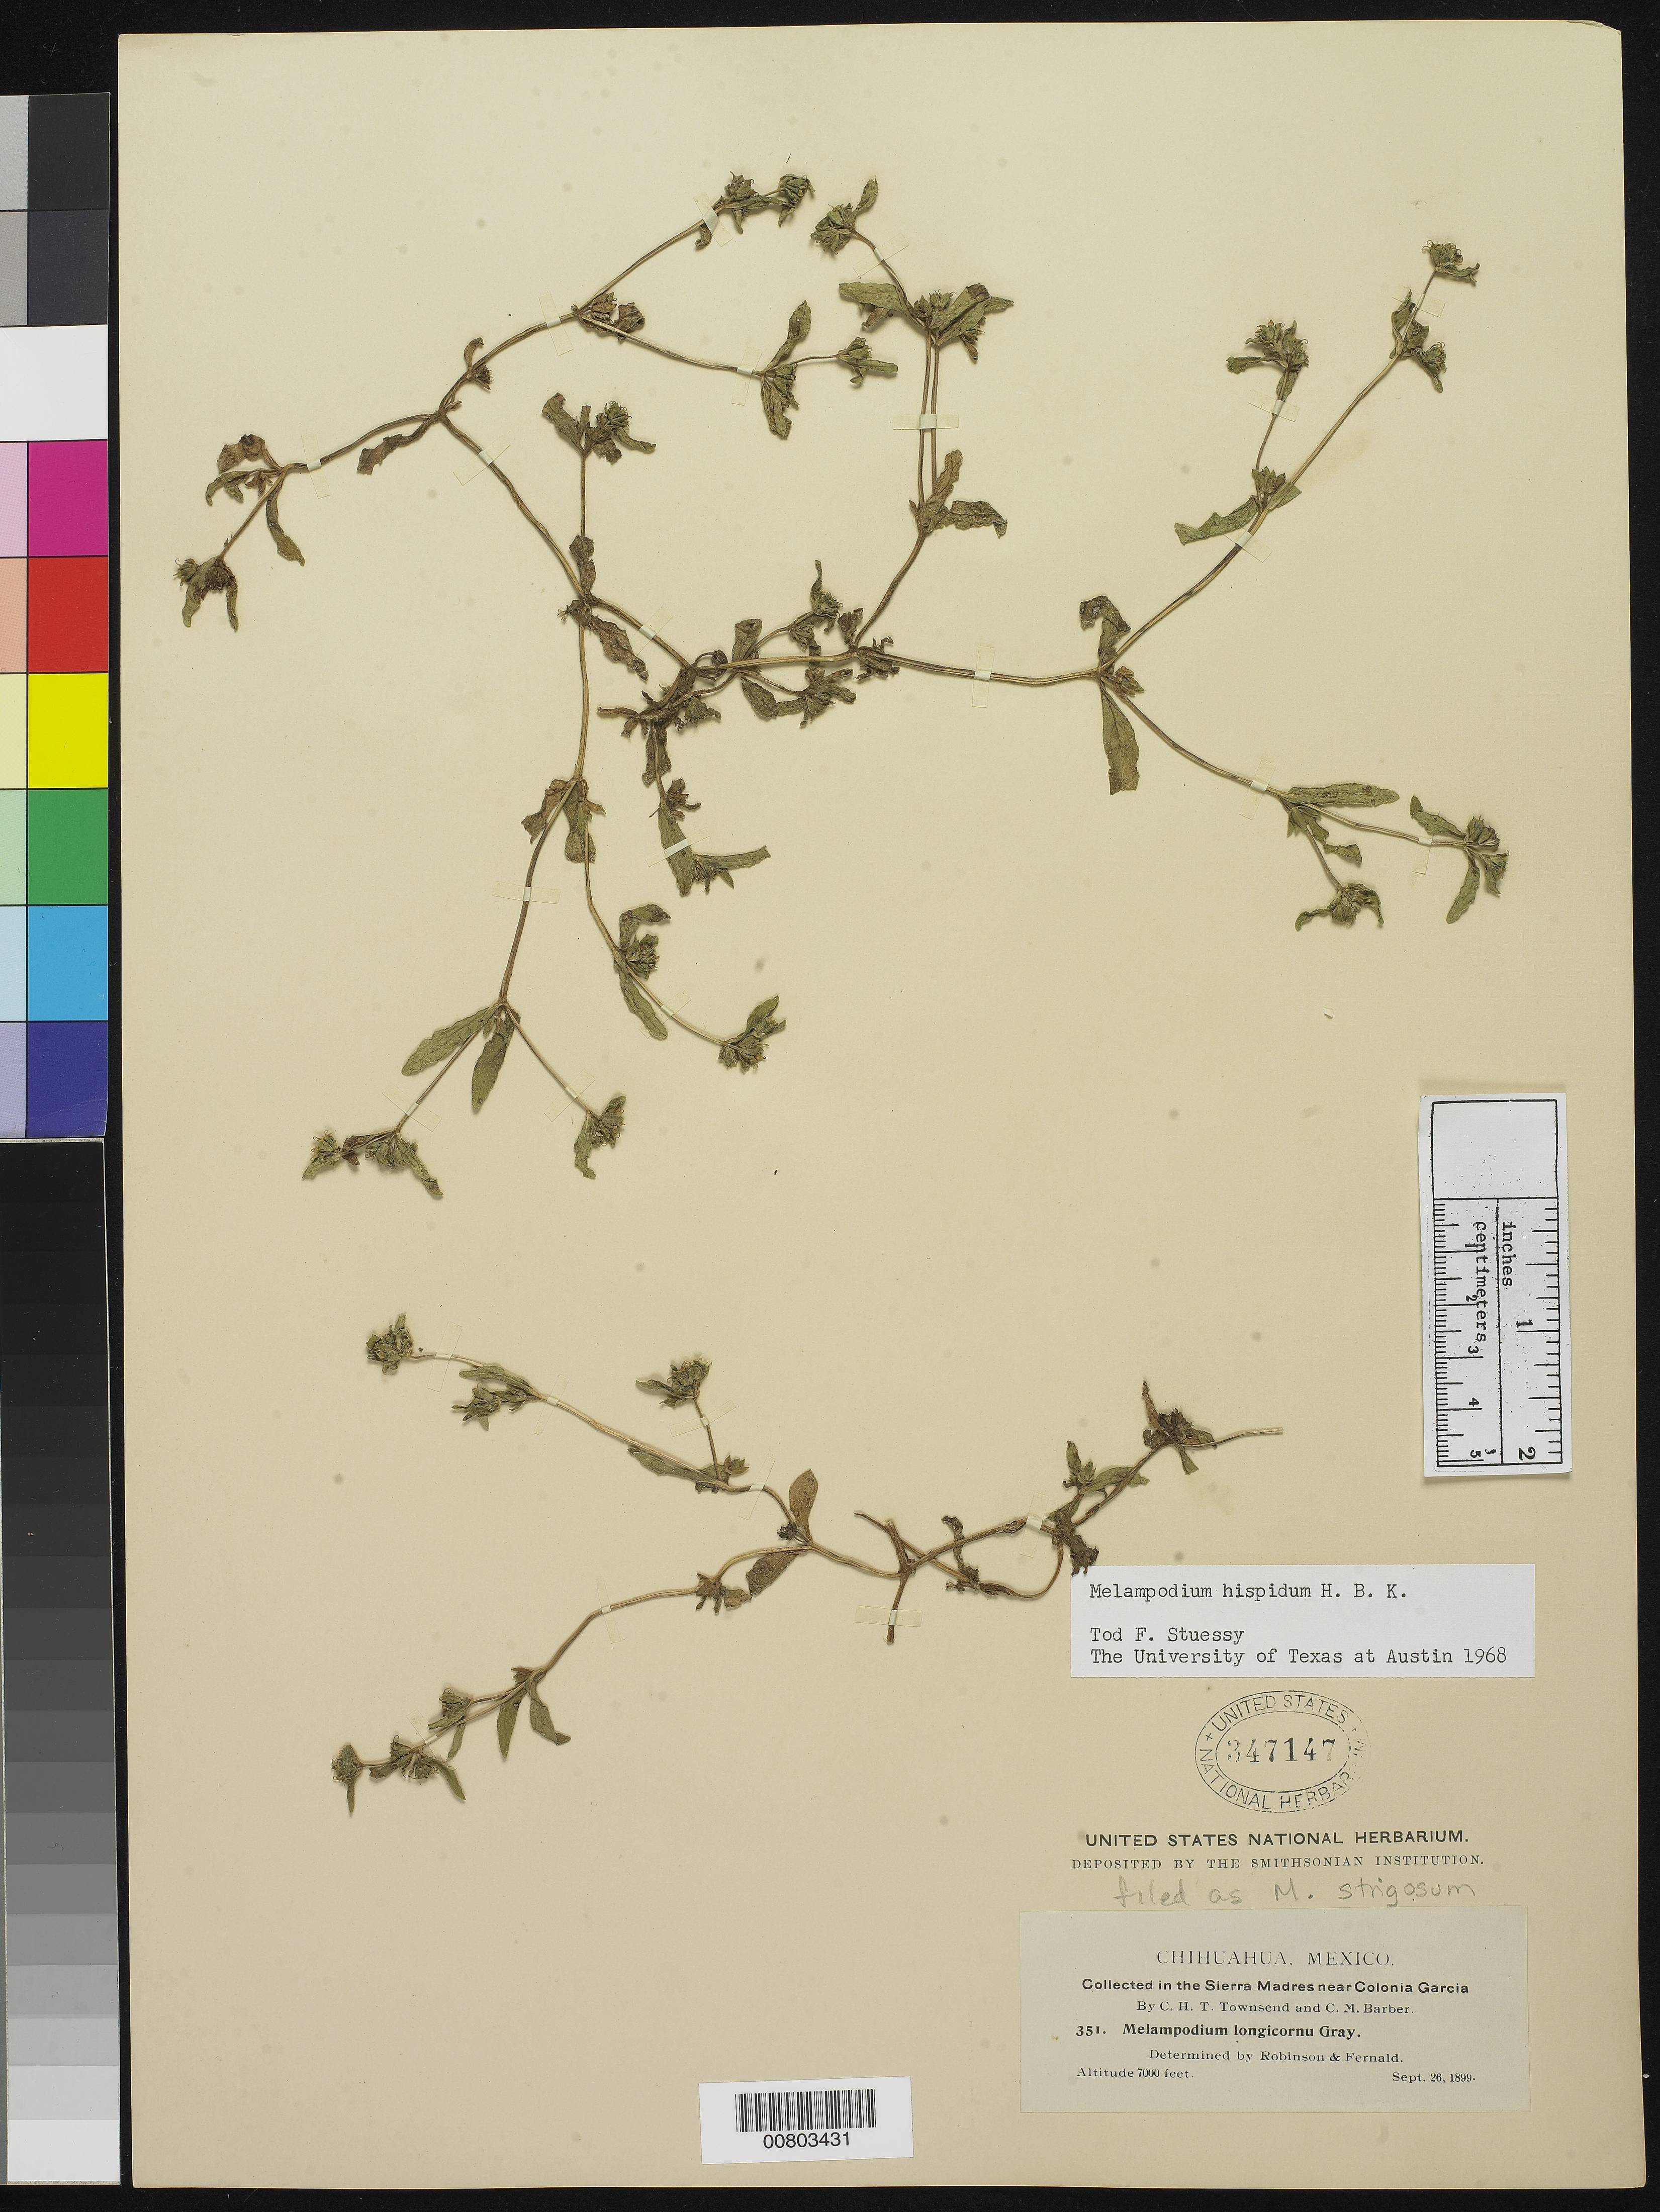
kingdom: Plantae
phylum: Tracheophyta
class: Magnoliopsida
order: Asterales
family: Asteraceae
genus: Melampodium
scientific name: Melampodium strigosum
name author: Stuessy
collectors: C. H. T. Townsend & C. Barber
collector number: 351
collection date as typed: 26 Sep 1899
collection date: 1899-09-26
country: Mexico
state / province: Chihuahua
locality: Sierra Madre near Colonia García, Chihuahua.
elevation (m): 2134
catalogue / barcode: US 347147